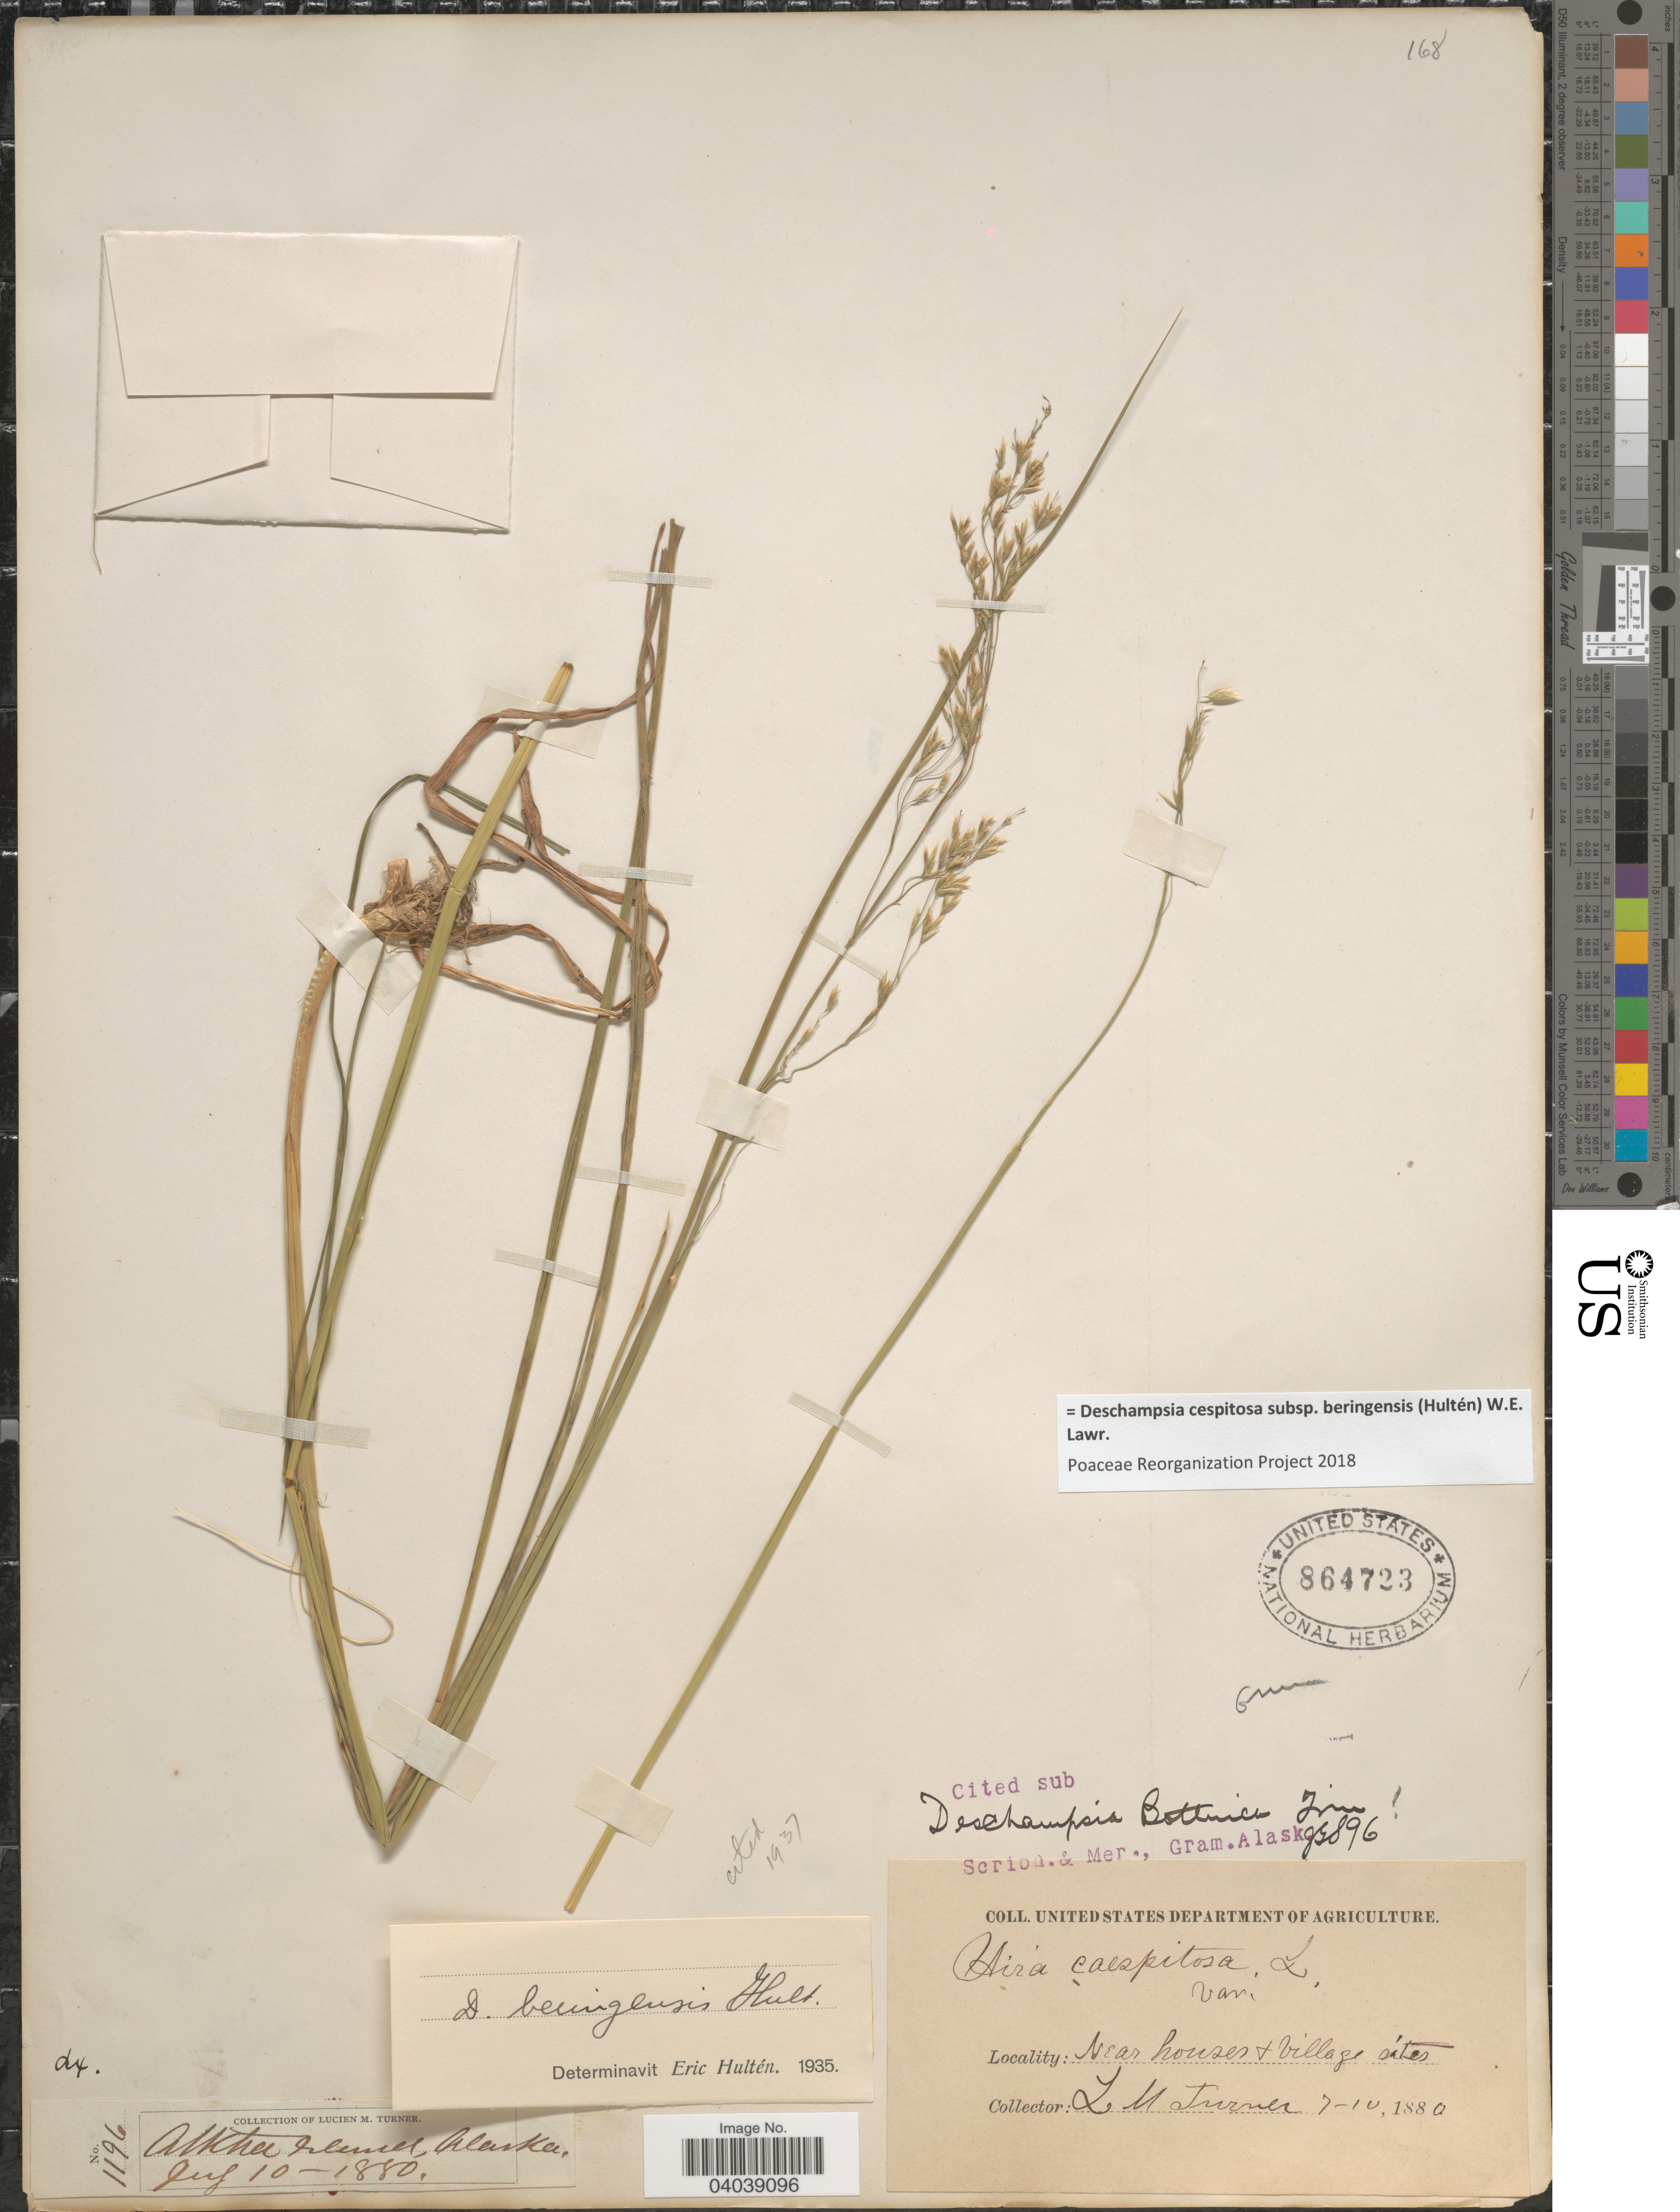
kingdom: Plantae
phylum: Tracheophyta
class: Liliopsida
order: Poales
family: Poaceae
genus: Deschampsia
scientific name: Deschampsia cespitosa subsp. beringensis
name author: (Hultén) Lawrence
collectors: L. M. Turner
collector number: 1196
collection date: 1880-07-10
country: United States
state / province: Alaska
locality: Atkha Island. Near houses + villages sites.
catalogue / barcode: US 864723